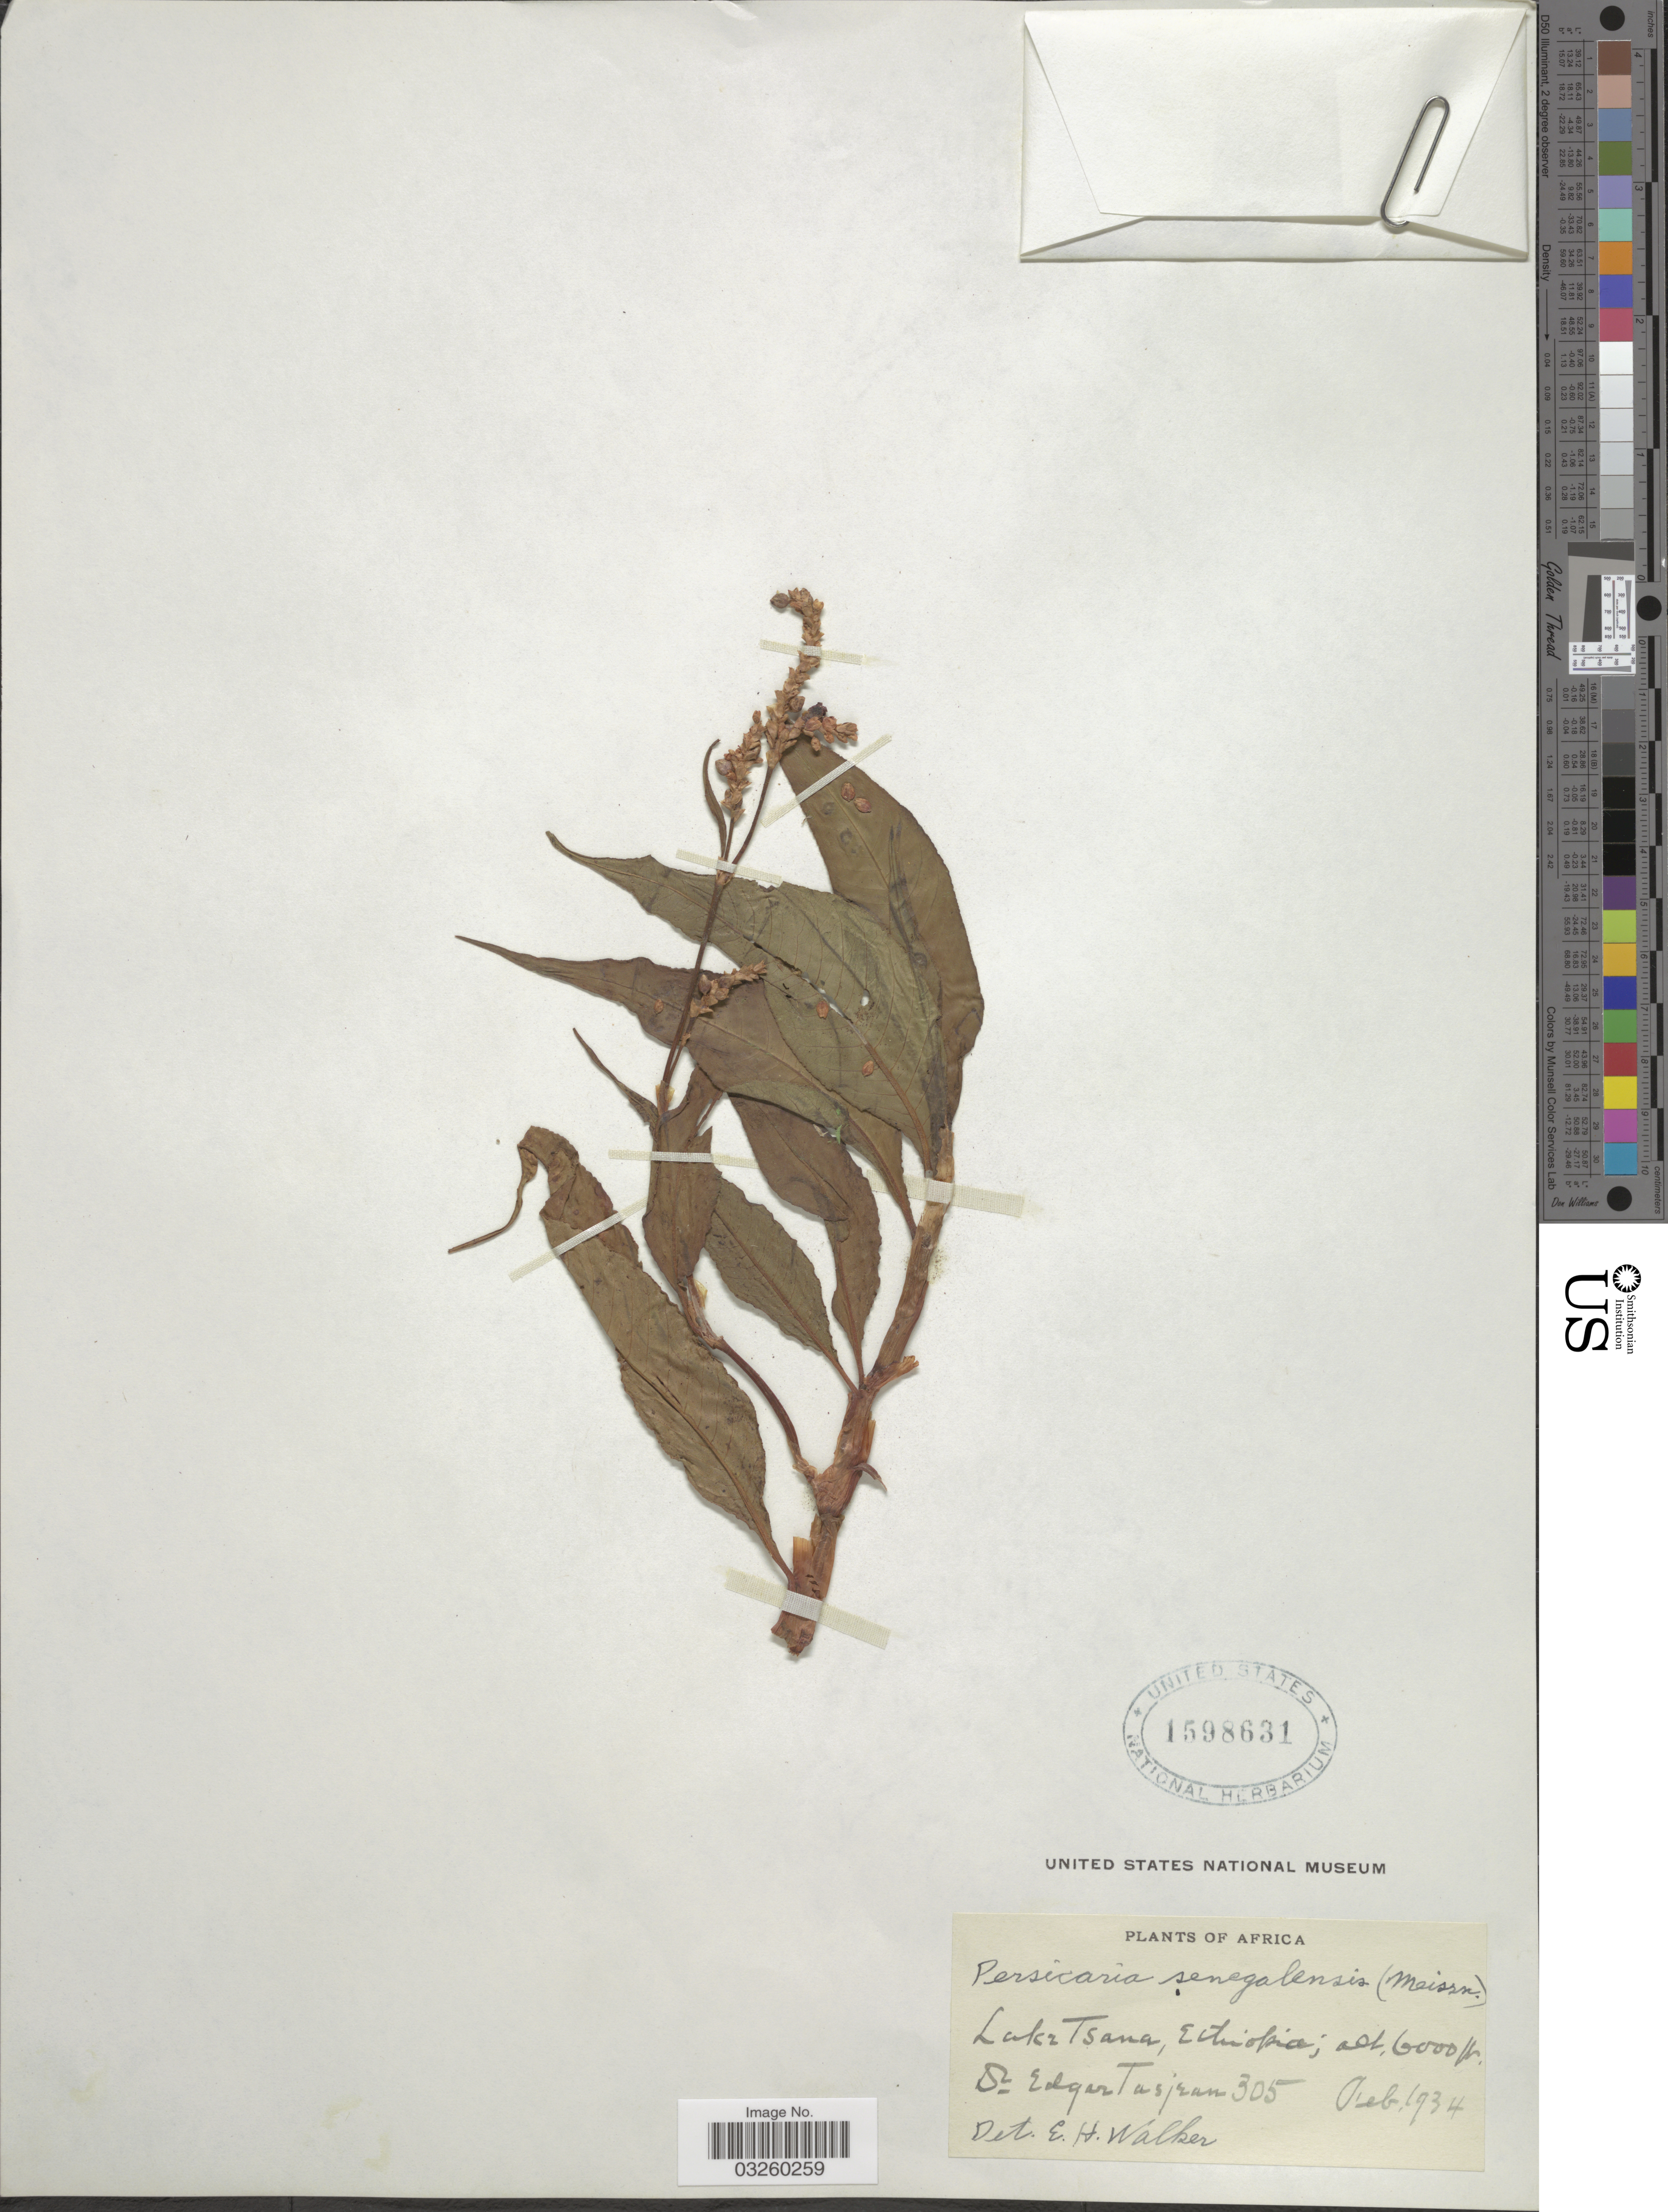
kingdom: Plantae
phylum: Tracheophyta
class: Magnoliopsida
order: Caryophyllales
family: Polygonaceae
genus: Polygonum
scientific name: Polygonum senegalense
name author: Meisn.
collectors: E. Tasjean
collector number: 305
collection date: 1934-02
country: Ethiopia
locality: Lake Tsana.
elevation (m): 1829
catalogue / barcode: US 1598631